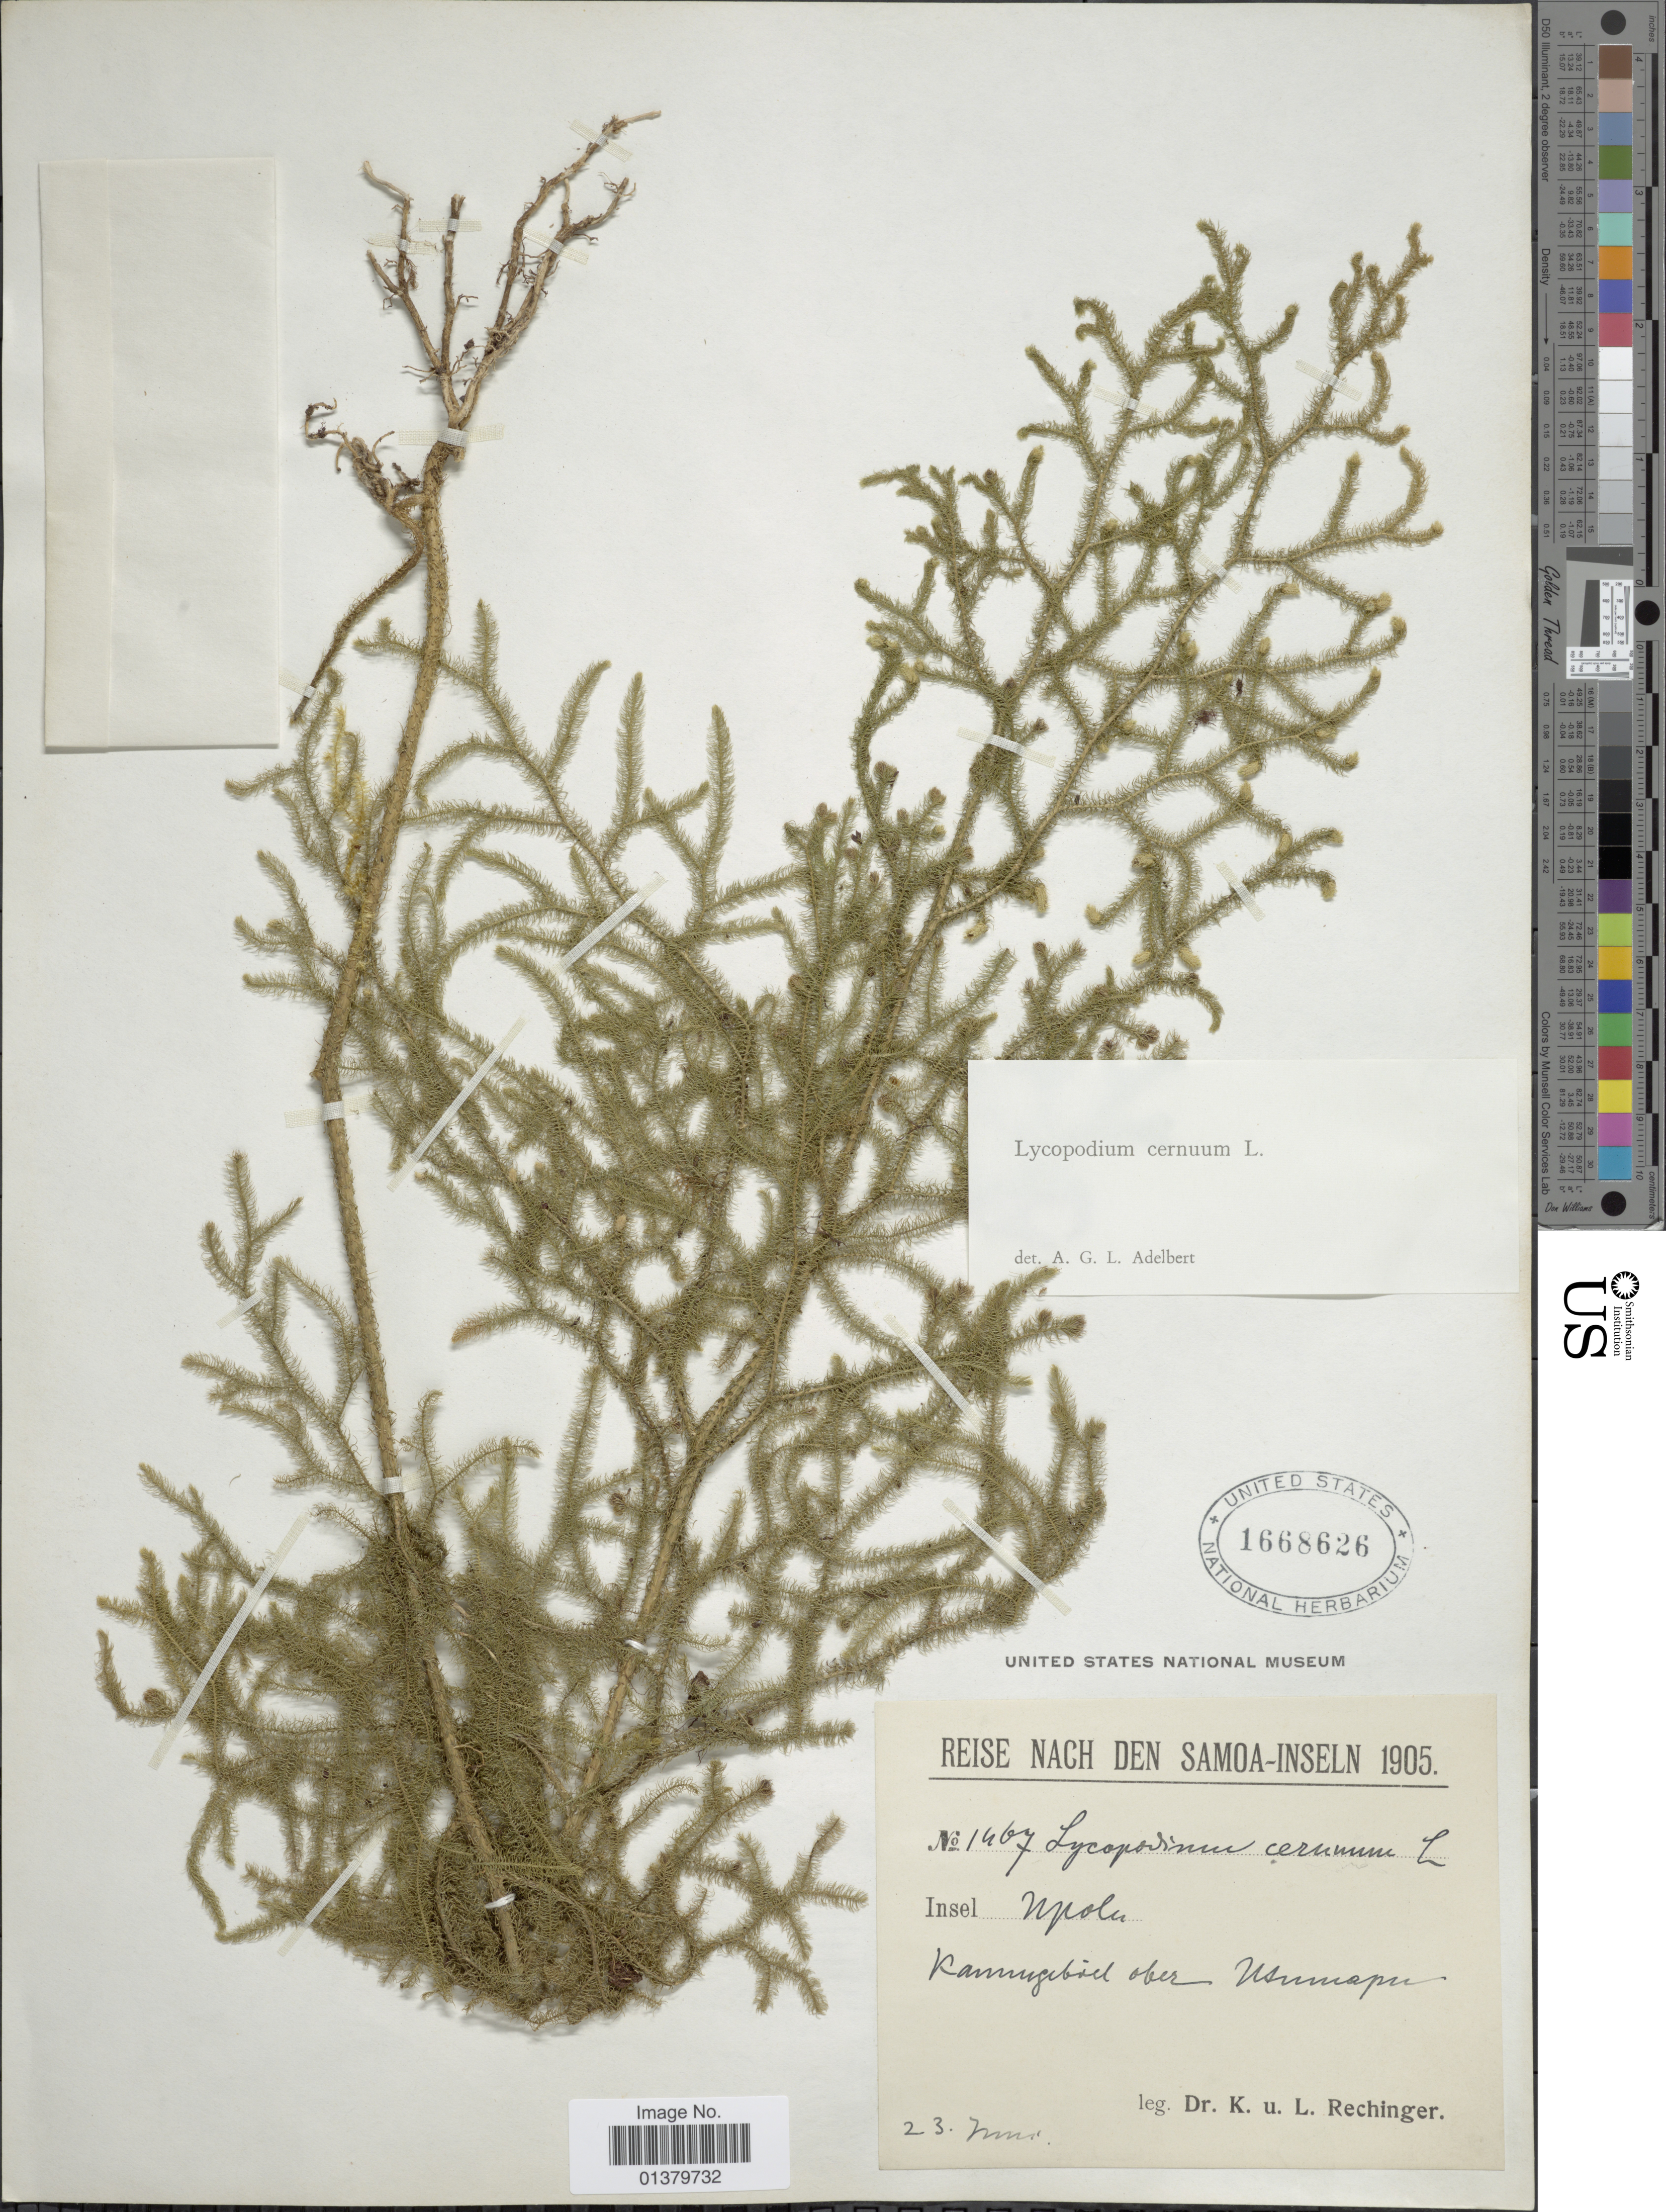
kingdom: Plantae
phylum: Tracheophyta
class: Lycopodiopsida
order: Lycopodiales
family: Lycopodiaceae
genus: Palhinhaea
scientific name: Palhinhaea cernua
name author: (L.) Vasc. & Franco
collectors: K. Rechinger & L. Rechinger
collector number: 1467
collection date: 1905-06-23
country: Samoa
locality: Insel Upolu, Kammgebied ober Usumapu [interpreted]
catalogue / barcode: US 1668626